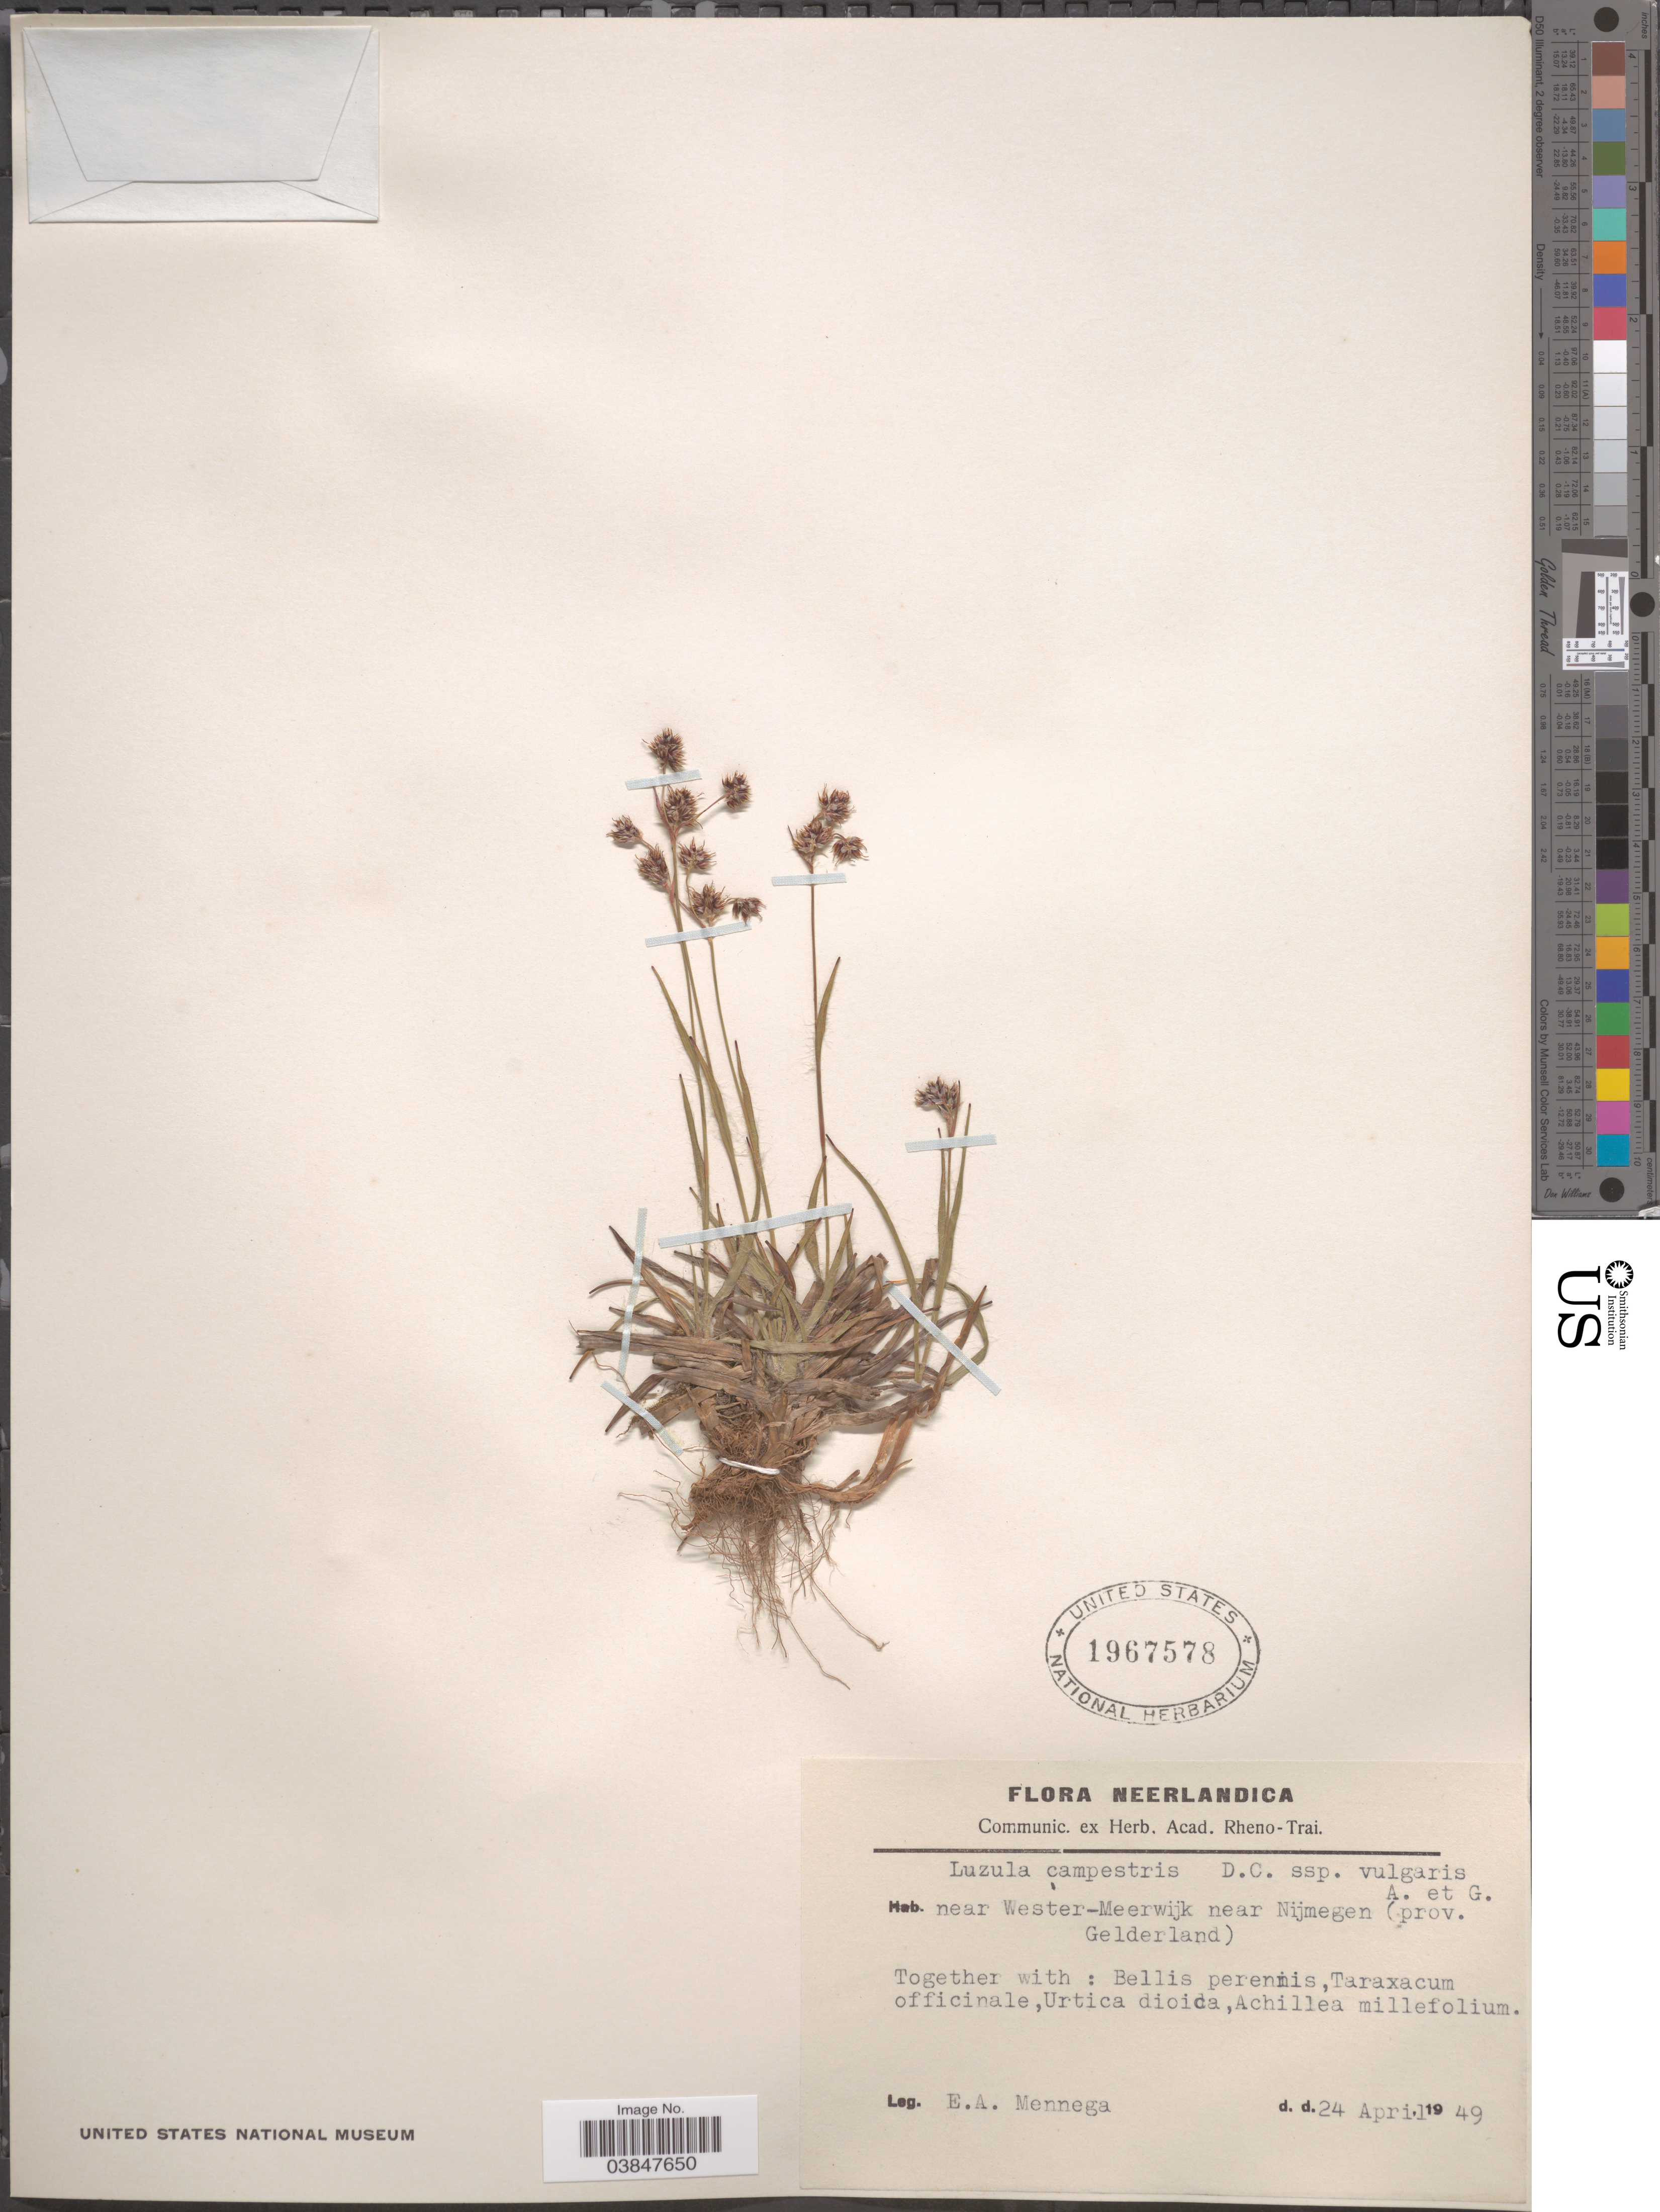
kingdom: Plantae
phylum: Tracheophyta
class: Liliopsida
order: Poales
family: Juncaceae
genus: Luzula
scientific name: Luzula campestris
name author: (L.) DC.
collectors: E. A. Mennega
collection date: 1949-04-24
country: Netherlands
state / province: Gelderland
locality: Neerlandica. Near Wester-Meerwijk near Nijmegen.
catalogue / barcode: US 1967578